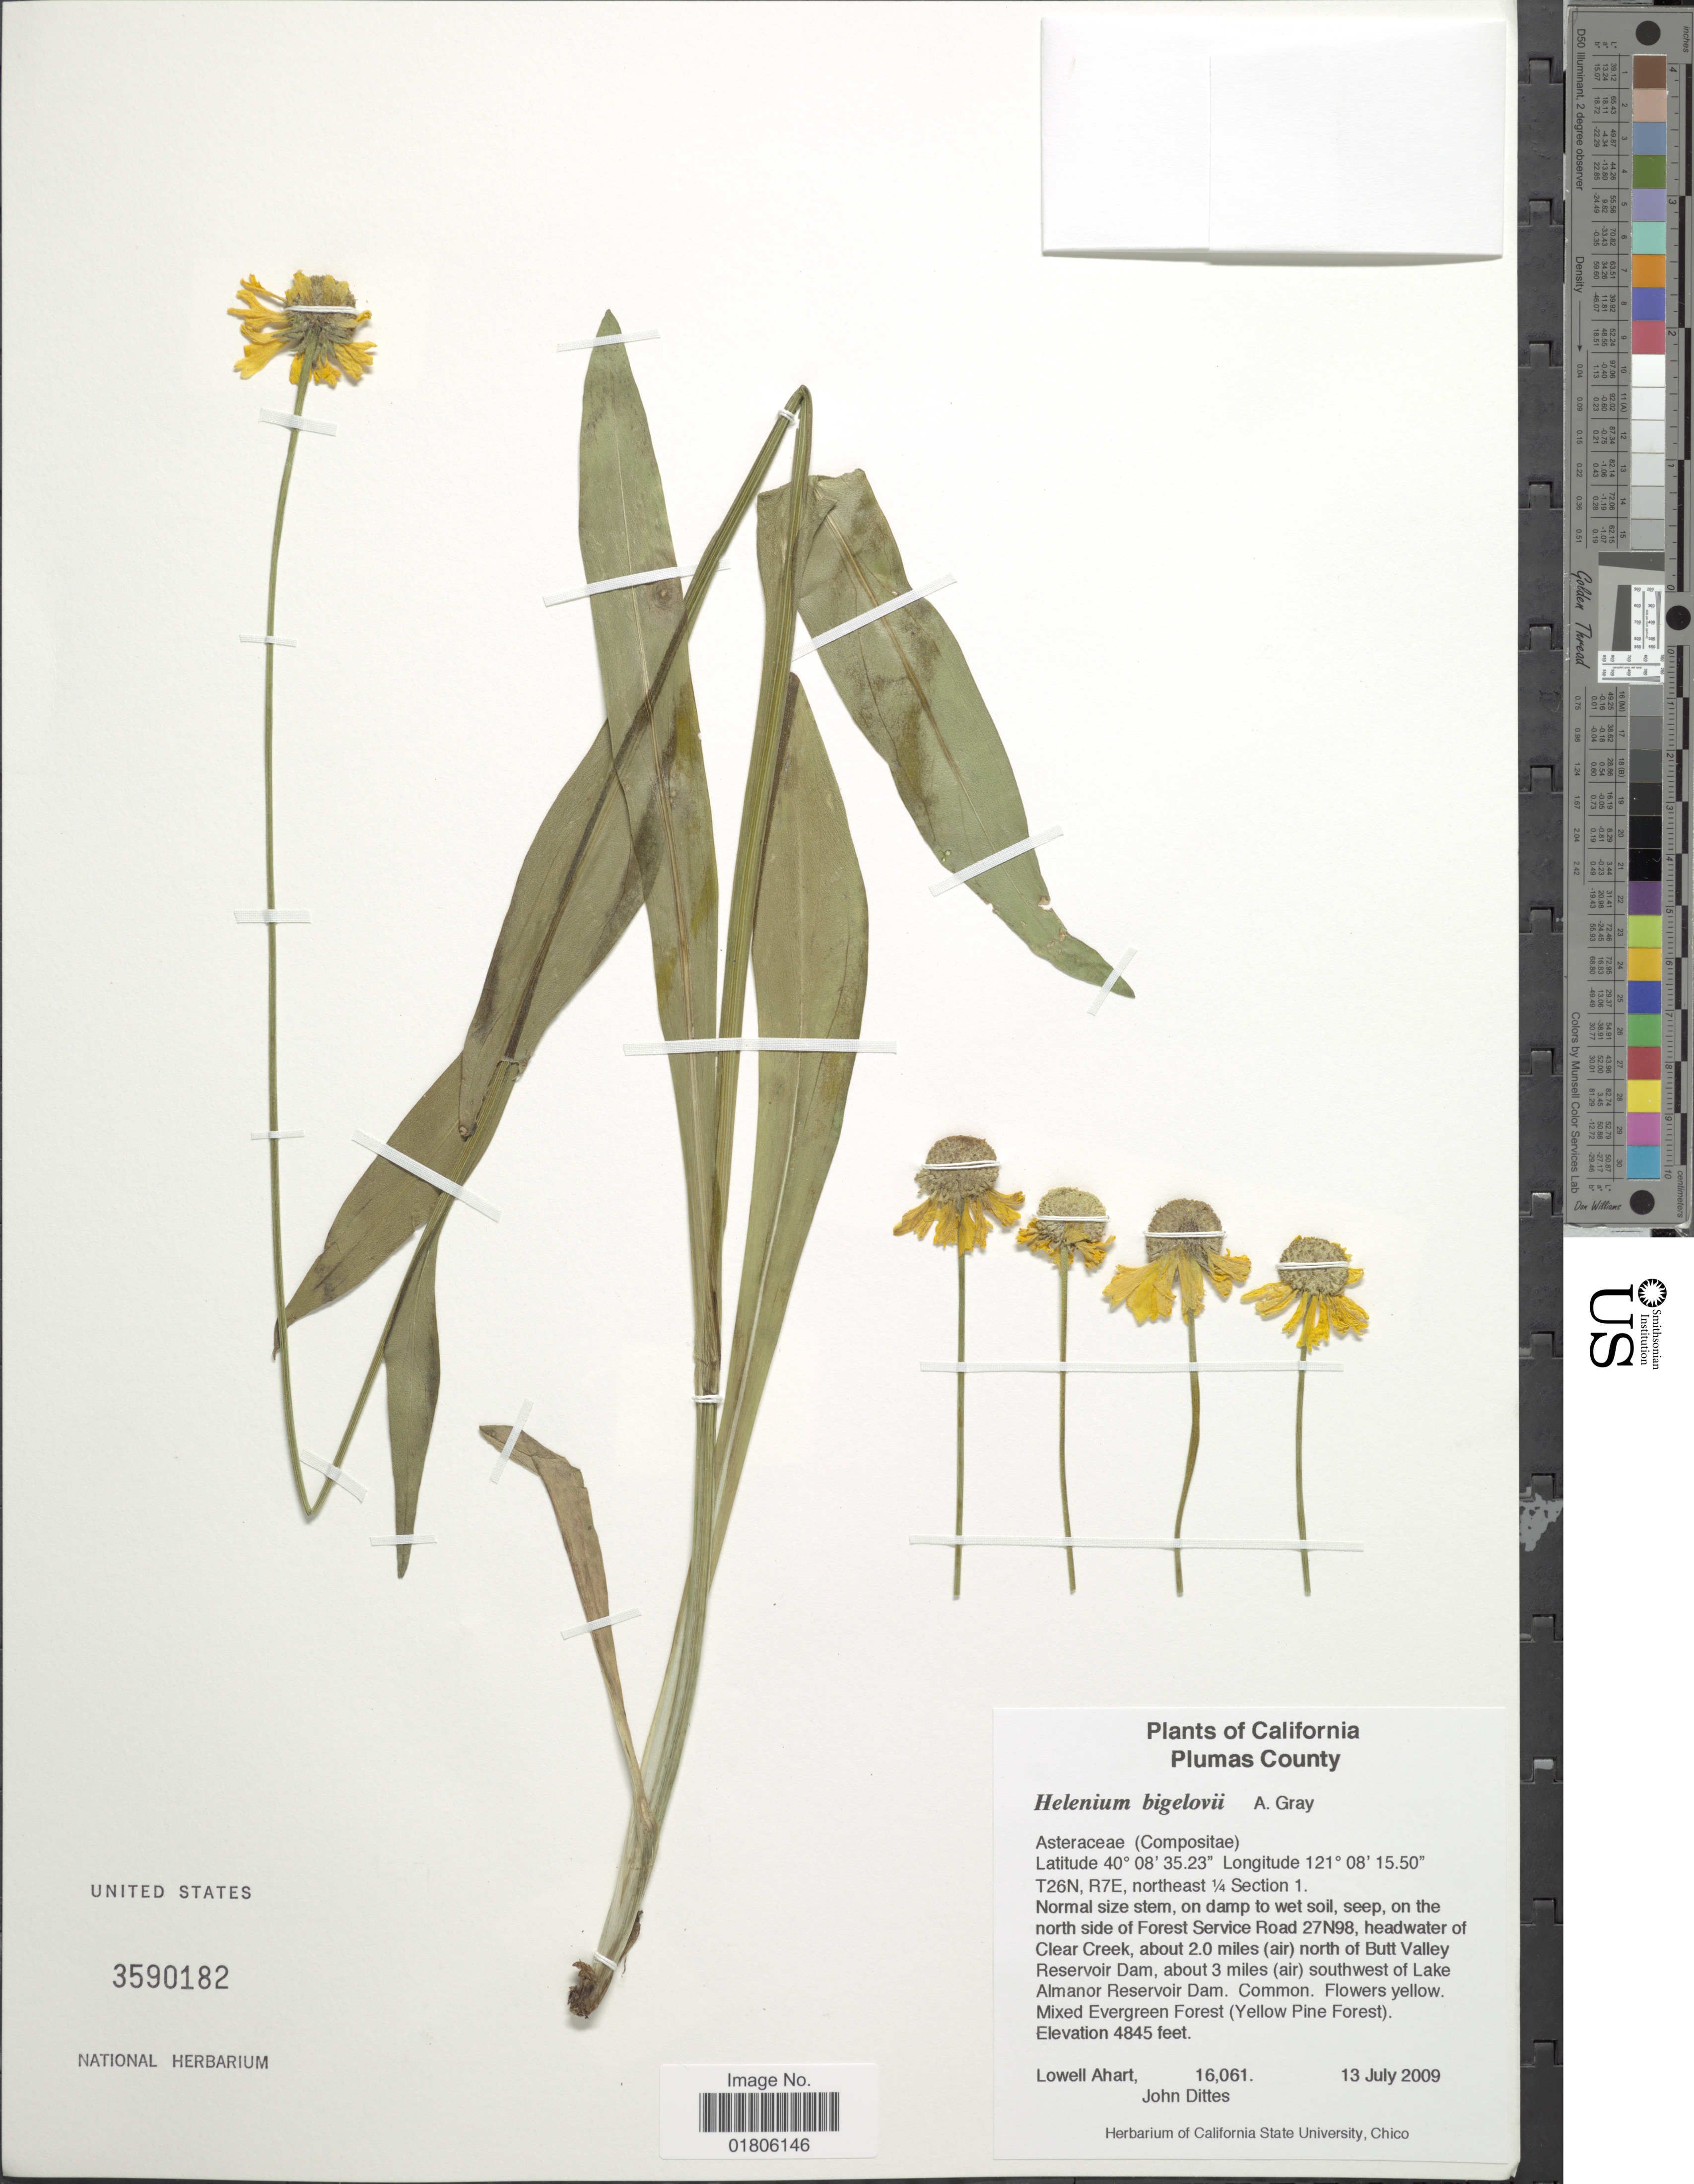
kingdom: Plantae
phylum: Tracheophyta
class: Magnoliopsida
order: Asterales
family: Asteraceae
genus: Helenium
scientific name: Helenium bigelovii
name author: A. Gray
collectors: L. Ahart & J. Dittes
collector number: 16061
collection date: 2009-07-13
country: United States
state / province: California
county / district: Plumas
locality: Plumas County. On the north side of Forest Service Road 27N98, heaswater of Clear Creek, about 2.0 miles (air) north of Butt Valley Reservoir Dam, about 3 miles (air) southwest of Lake Almanor Reservoir Dam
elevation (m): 1477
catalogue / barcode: US 3590182